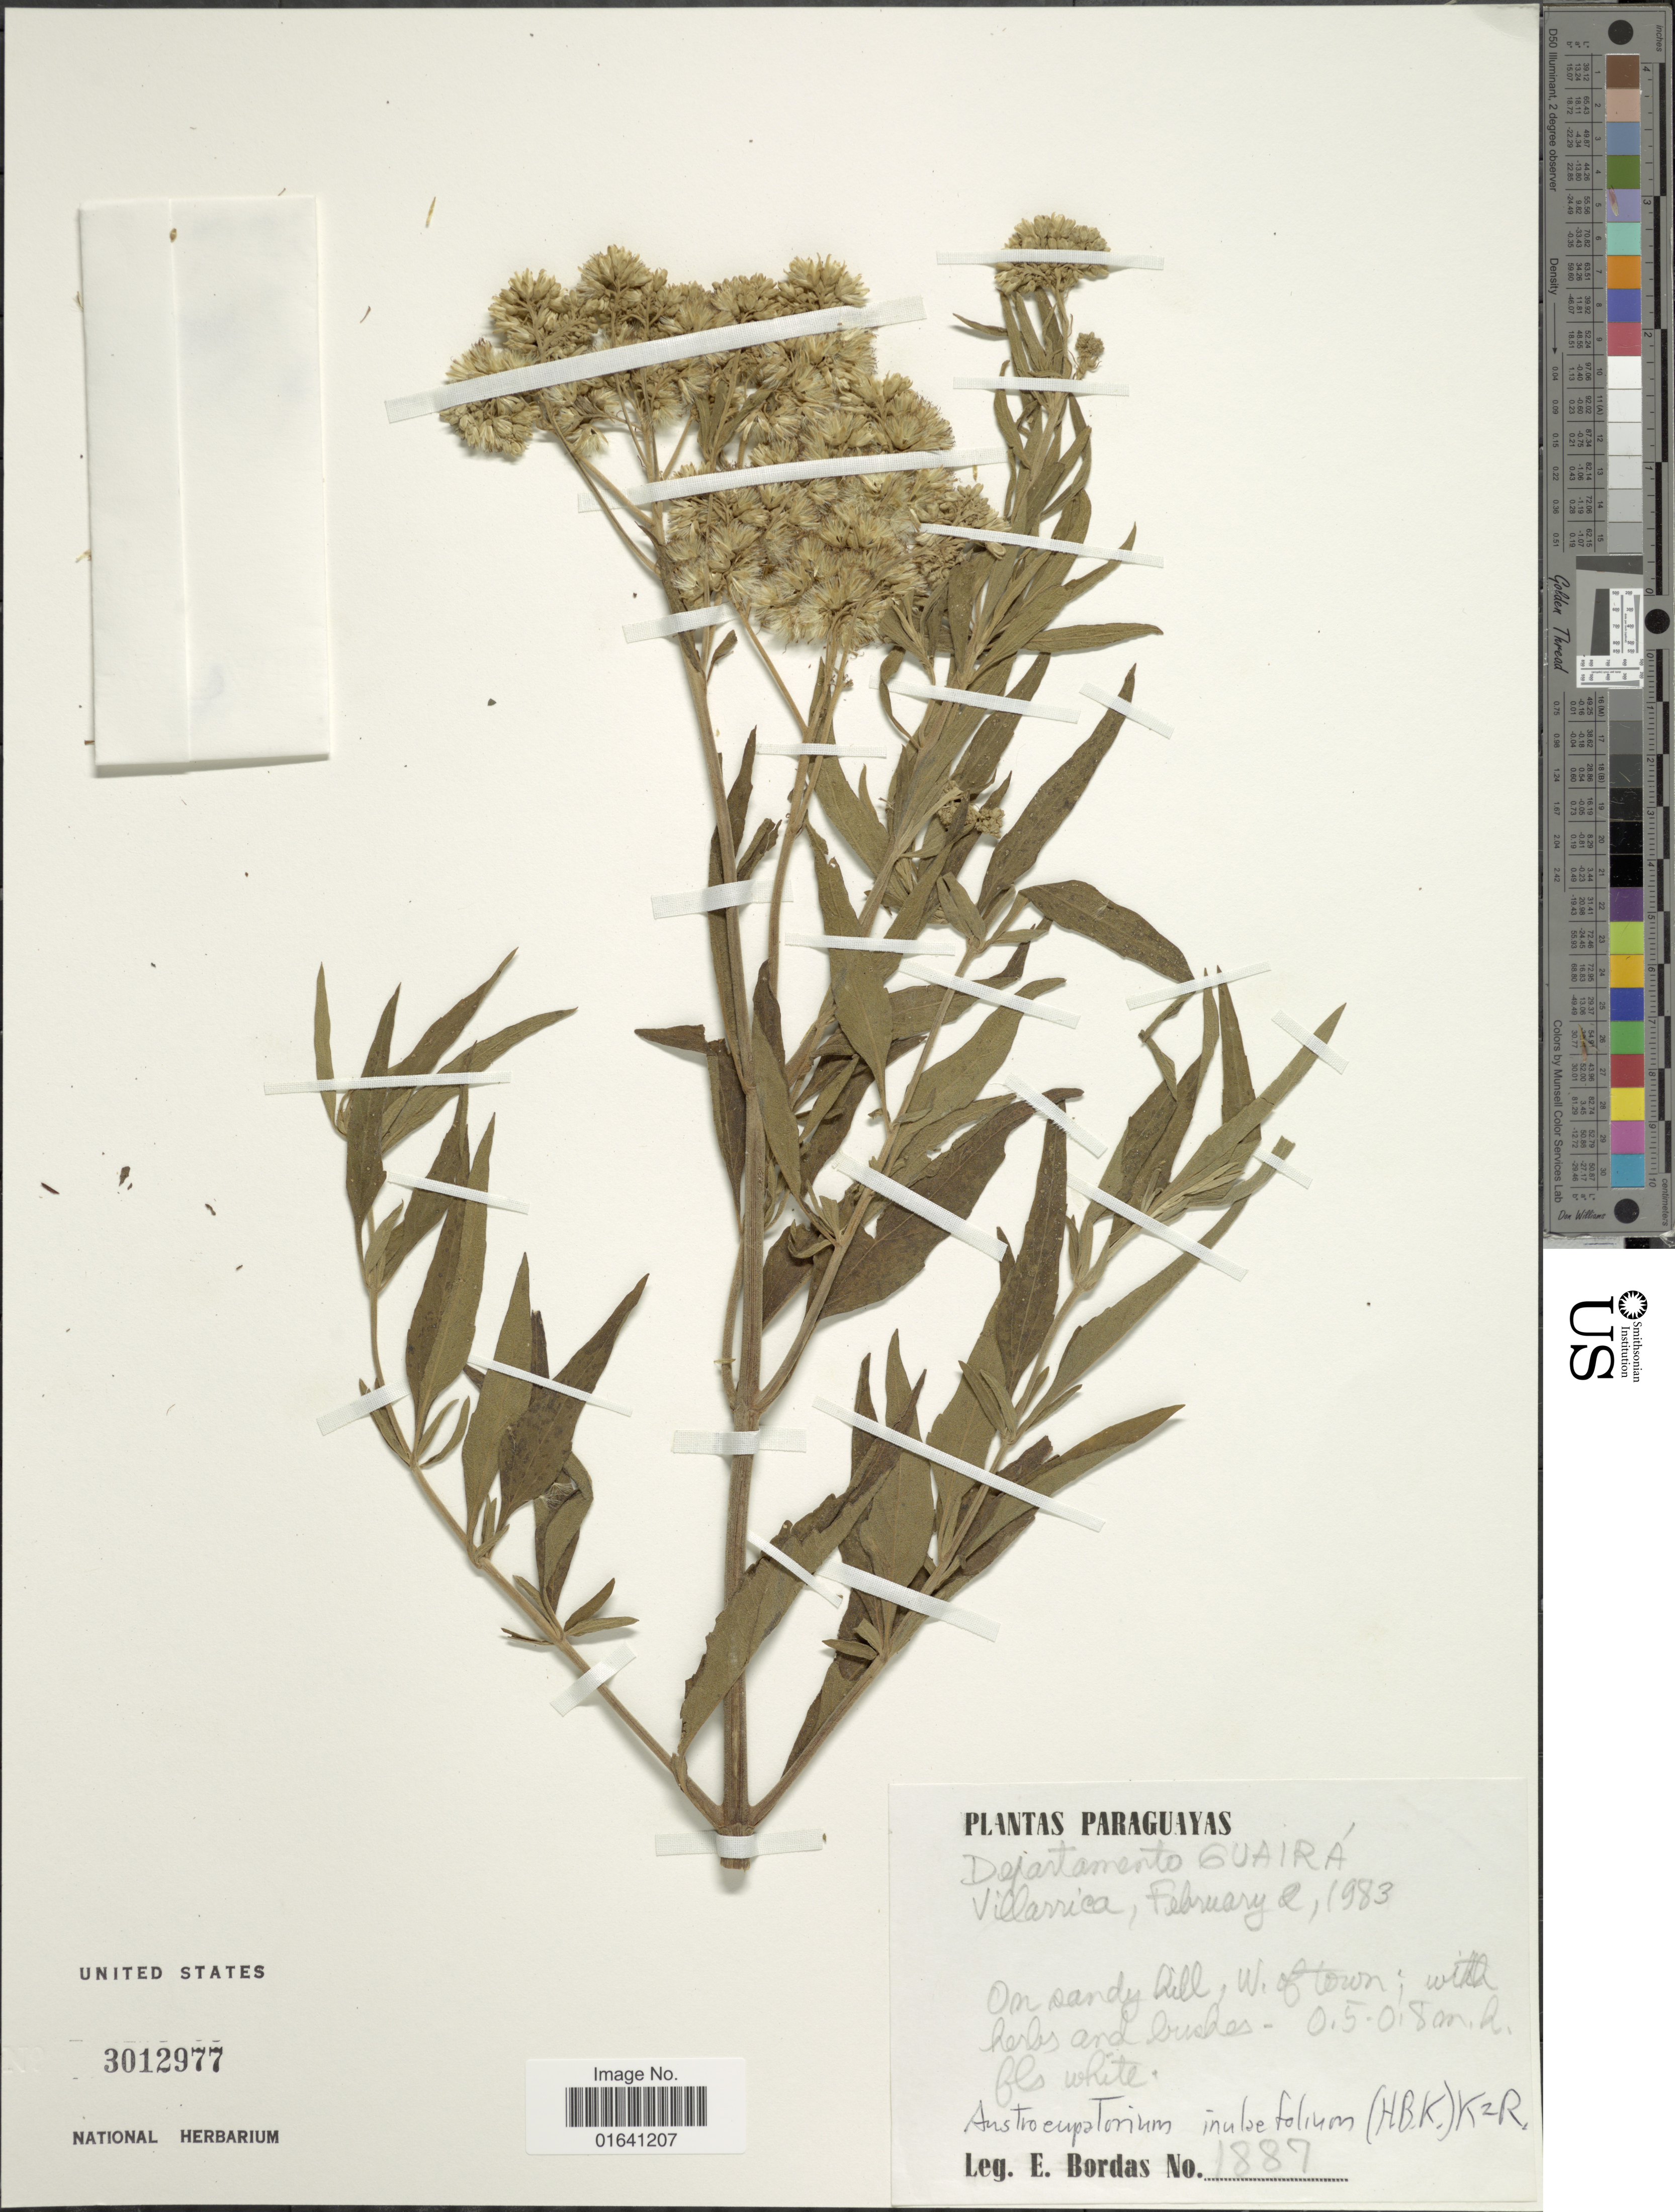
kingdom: Plantae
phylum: Tracheophyta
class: Magnoliopsida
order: Asterales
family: Asteraceae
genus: Austroeupatorium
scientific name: Austroeupatorium inulaefolium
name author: (Kunth) R.M. King & H. Rob.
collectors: E. Bordas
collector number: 1887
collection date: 1983-02-02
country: Colombia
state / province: Guainía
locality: Departamento Guairá, Villarrica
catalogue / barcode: US 3012977